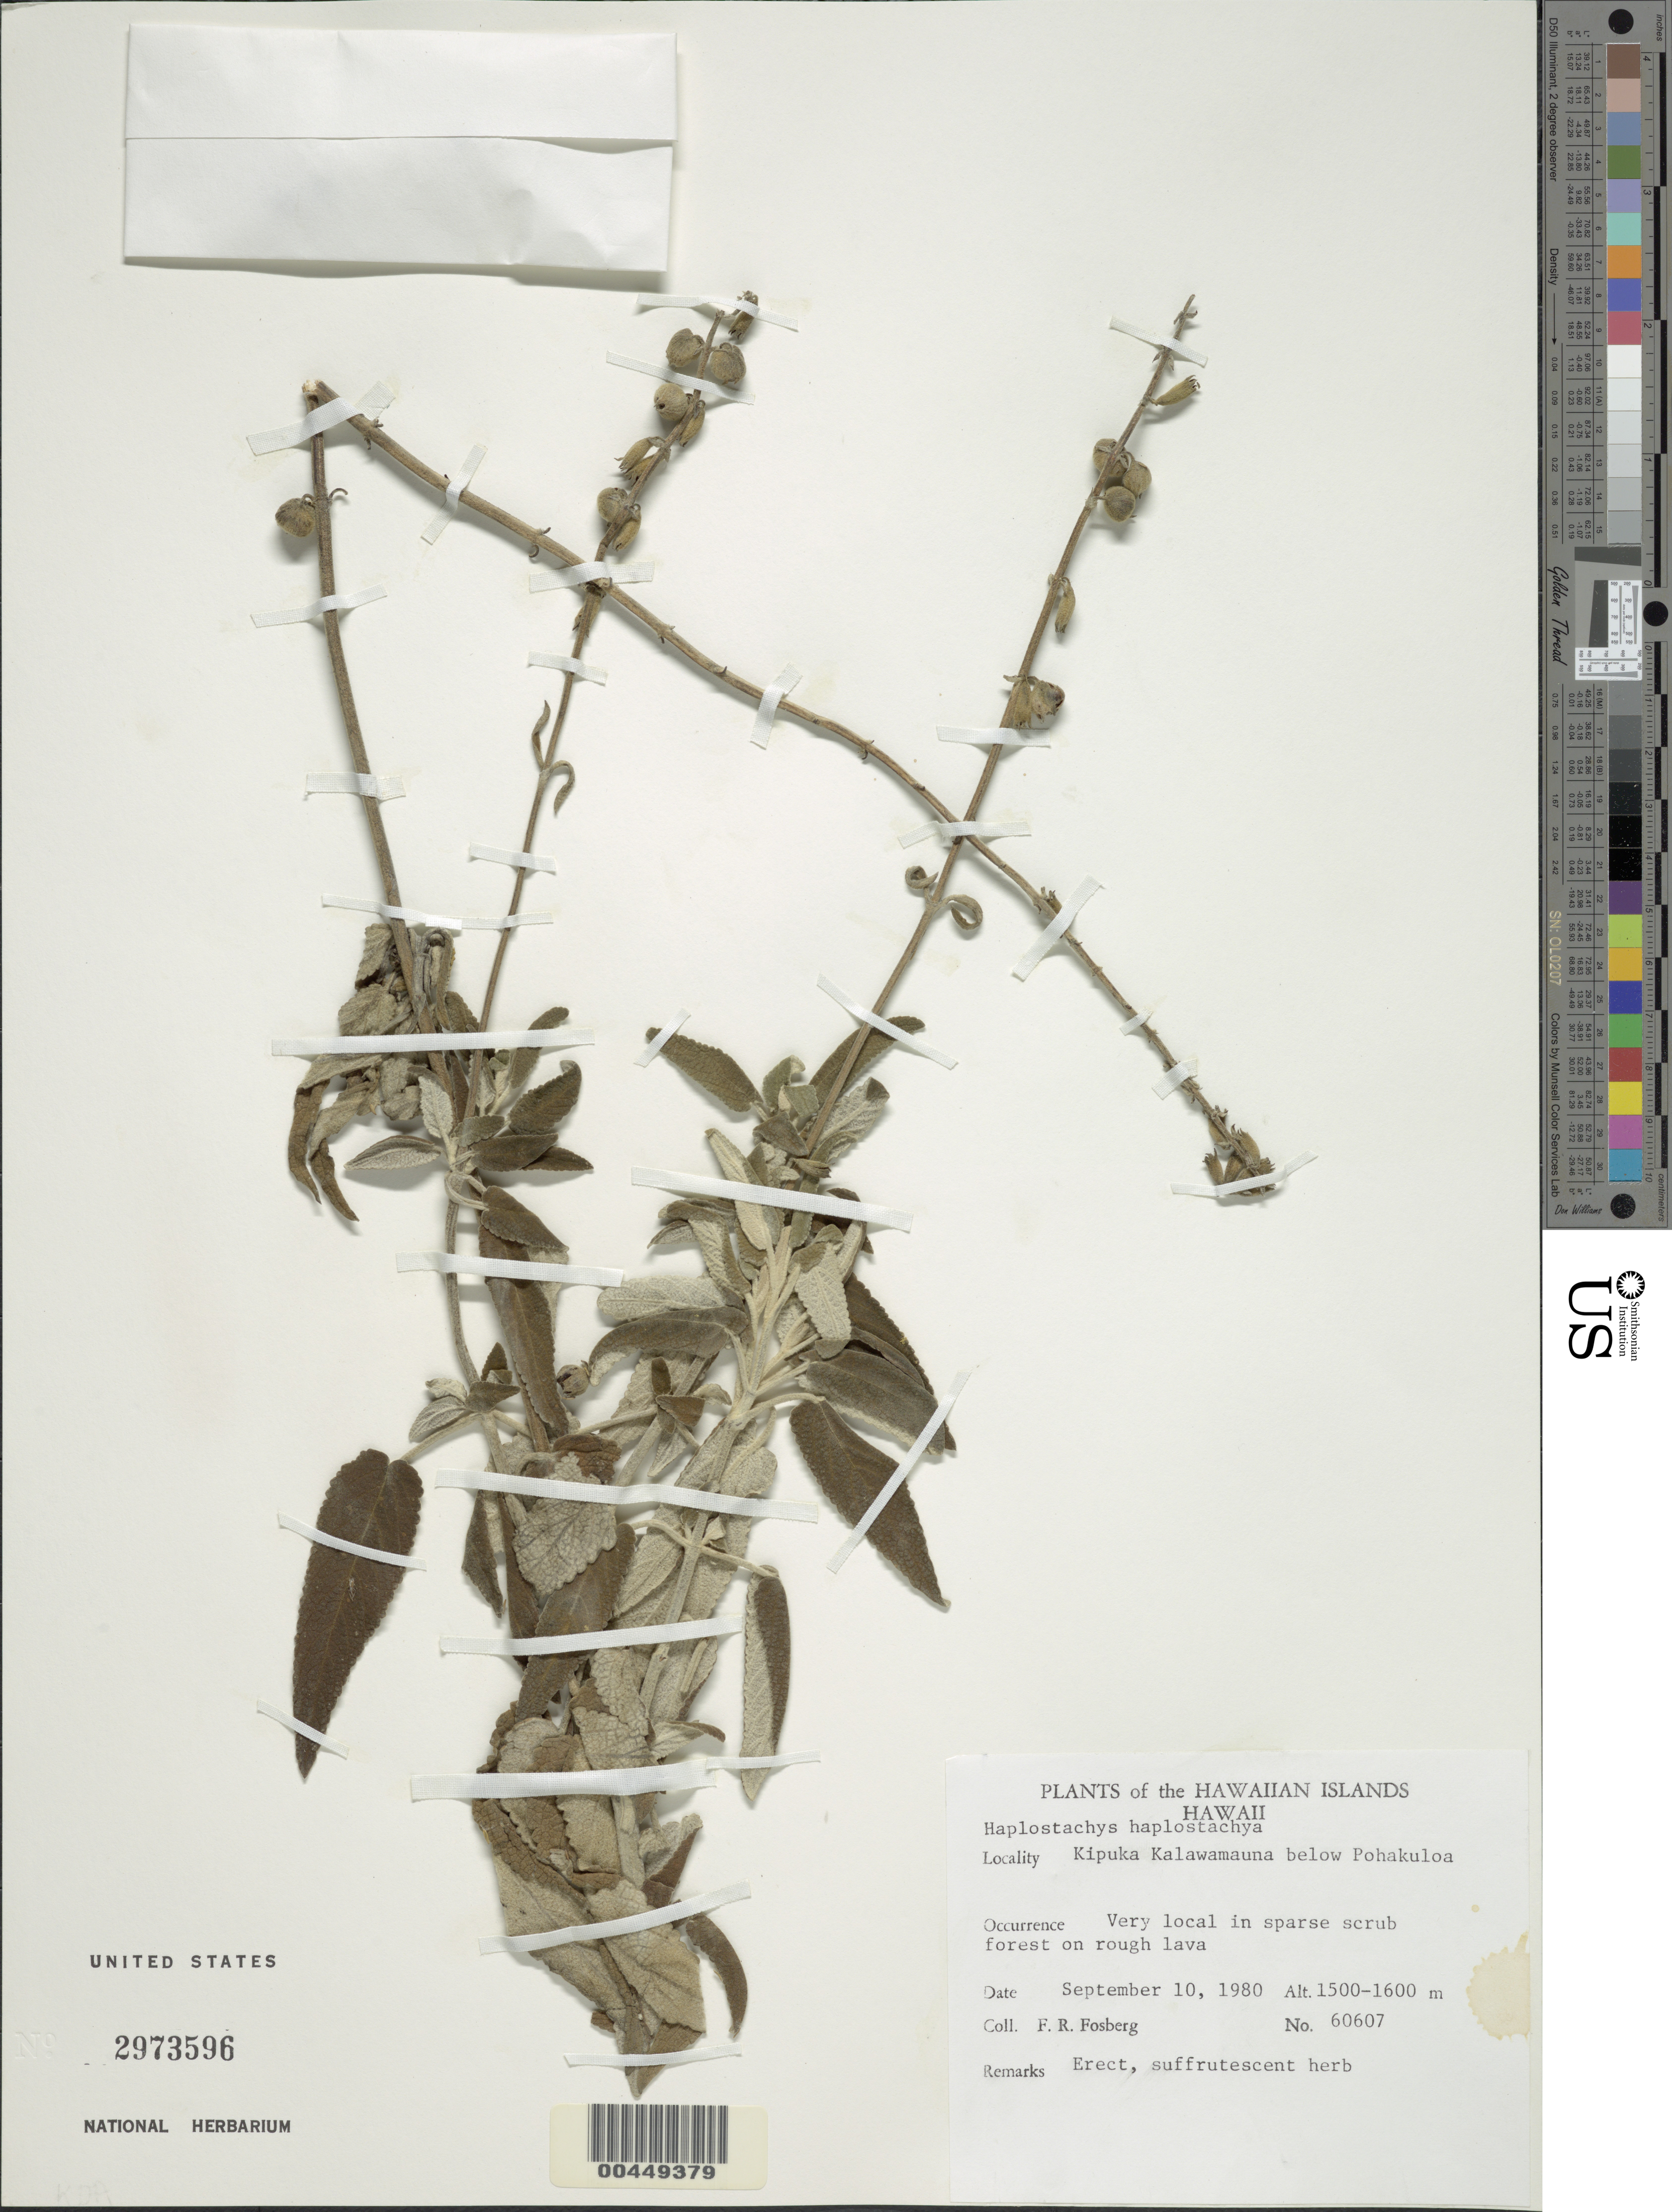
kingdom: Plantae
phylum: Tracheophyta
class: Magnoliopsida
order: Lamiales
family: Lamiaceae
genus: Haplostachys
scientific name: Haplostachys haplostachya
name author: (A. Gray) H. St. John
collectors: F. R. Fosberg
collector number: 60607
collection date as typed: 10 Sep 1980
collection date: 1980-09-10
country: United States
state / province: Hawaii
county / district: Hawaii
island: Hawaii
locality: Kipuka Kalawamauna below Pohakuloa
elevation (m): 1500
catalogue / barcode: US 2973596